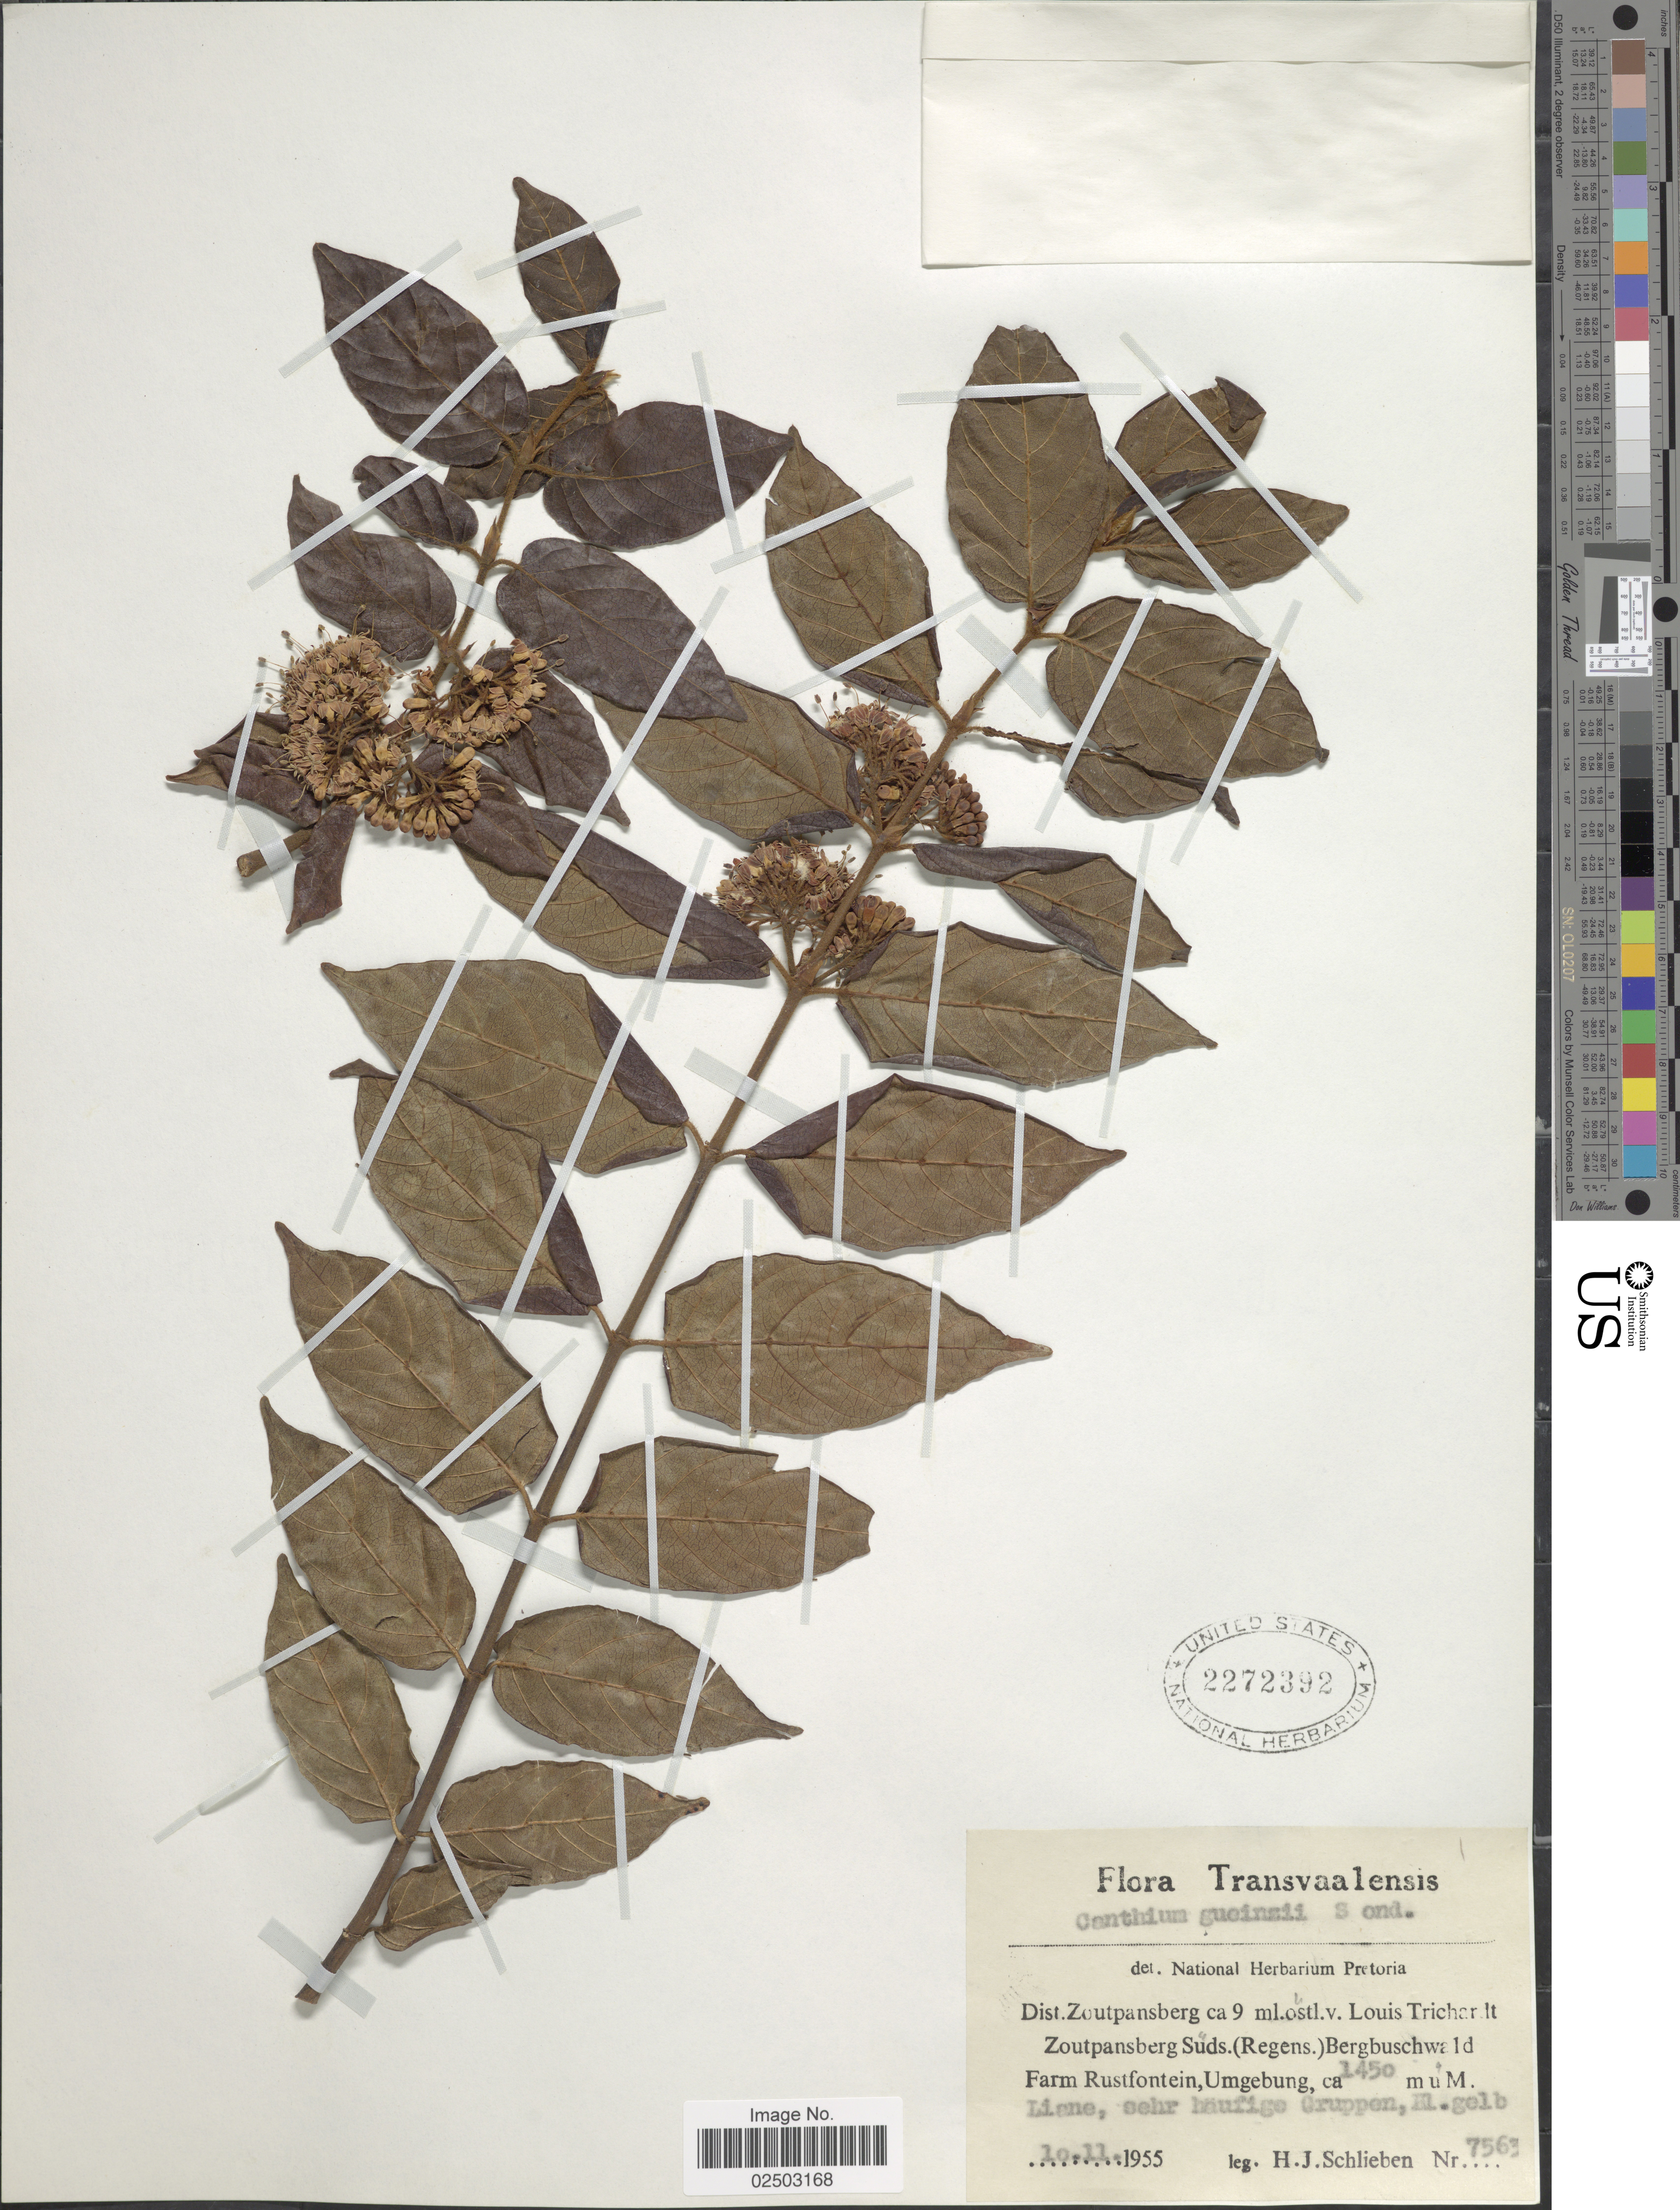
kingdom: Plantae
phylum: Tracheophyta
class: Magnoliopsida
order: Gentianales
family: Rubiaceae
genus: Canthium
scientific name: Canthium gueinzii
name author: Sond.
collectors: H. J. Schlieben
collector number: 7563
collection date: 1955-11-10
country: South Africa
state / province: Limpopo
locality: Transvaalensis, Dist. Zoutpansberg ca 9 ml.ostl. v. Louis Trichardt, it Zoutpansberg Süds. (Regens.) Bergbuschwald Farm Rustfontein, Umgebung, Liane sehr häufige Gruppen.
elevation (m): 1450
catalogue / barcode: US 2272392